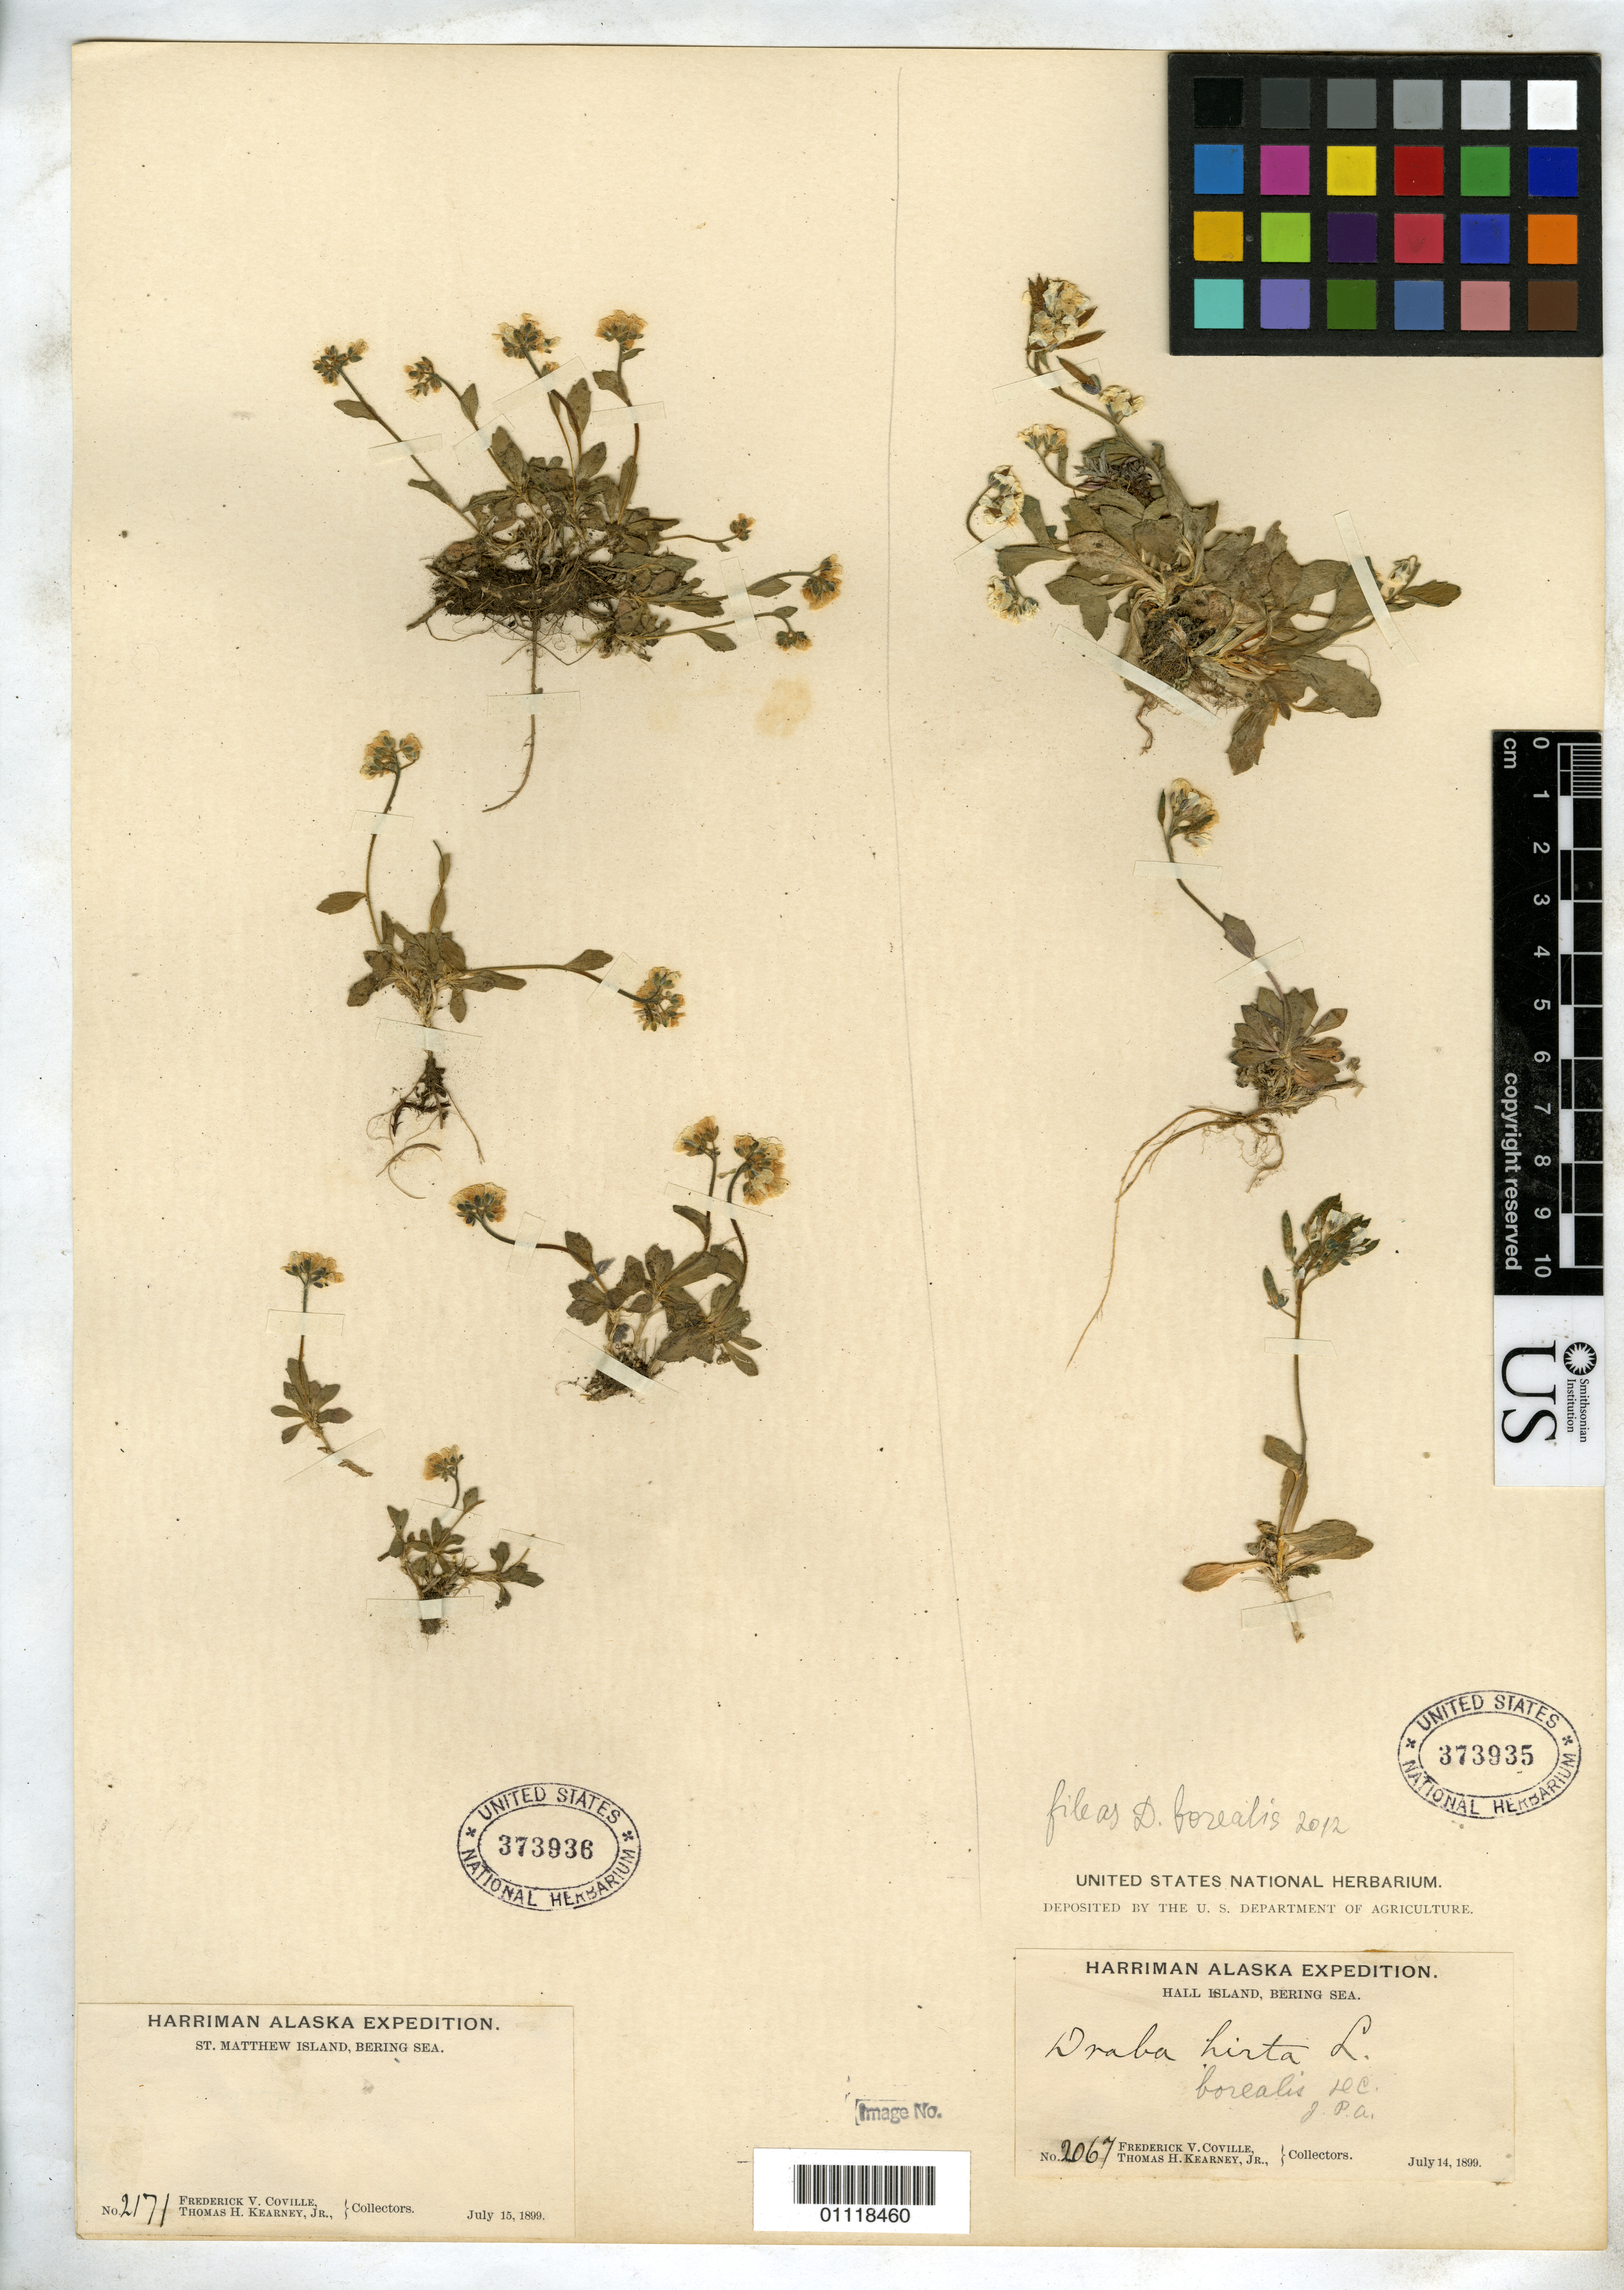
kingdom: Plantae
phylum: Tracheophyta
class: Magnoliopsida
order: Brassicales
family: Brassicaceae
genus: Draba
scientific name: Draba borealis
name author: DC.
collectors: F. V. Coville & C. Kearney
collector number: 2067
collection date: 1899-07-14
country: United States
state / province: Alaska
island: Hall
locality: Hall Island, Bering Sea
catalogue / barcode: US 373935